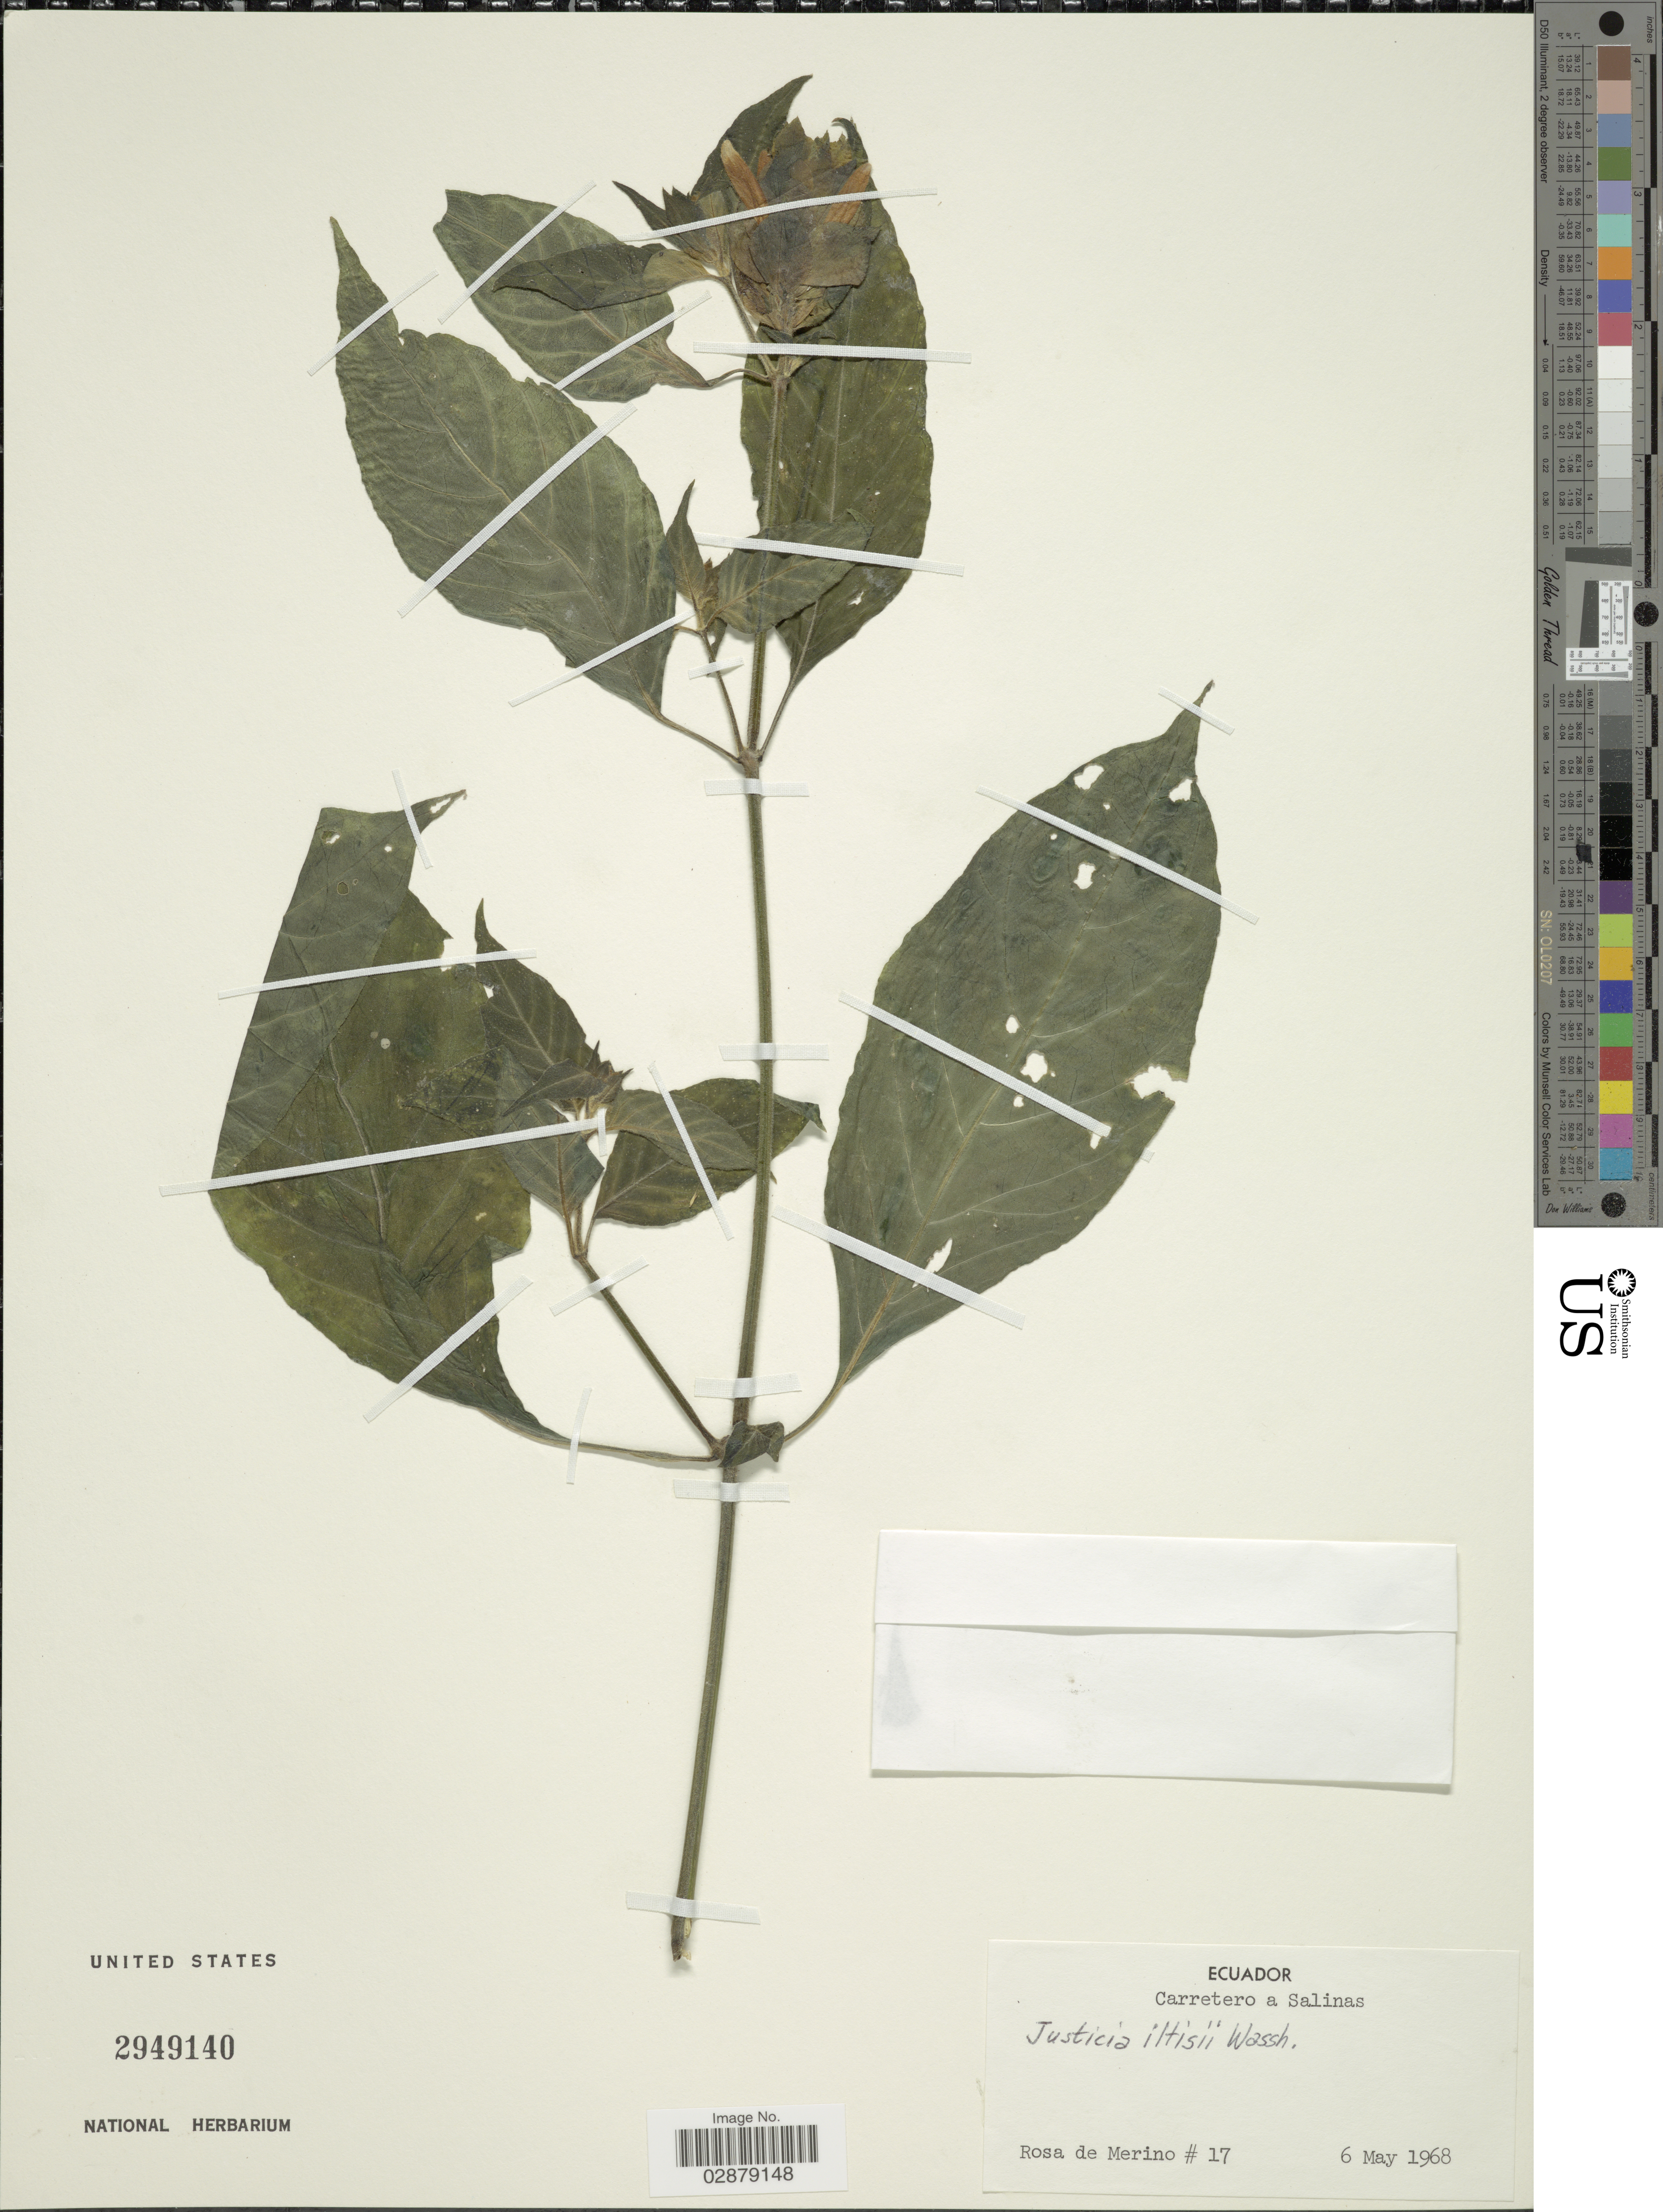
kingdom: Plantae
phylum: Tracheophyta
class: Magnoliopsida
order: Lamiales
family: Acanthaceae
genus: Justicia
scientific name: Justicia iltisii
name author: Wassh.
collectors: R. De Merino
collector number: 17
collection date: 1968-05-06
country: Ecuador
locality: Carretero a Salinas.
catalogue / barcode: US 2949140